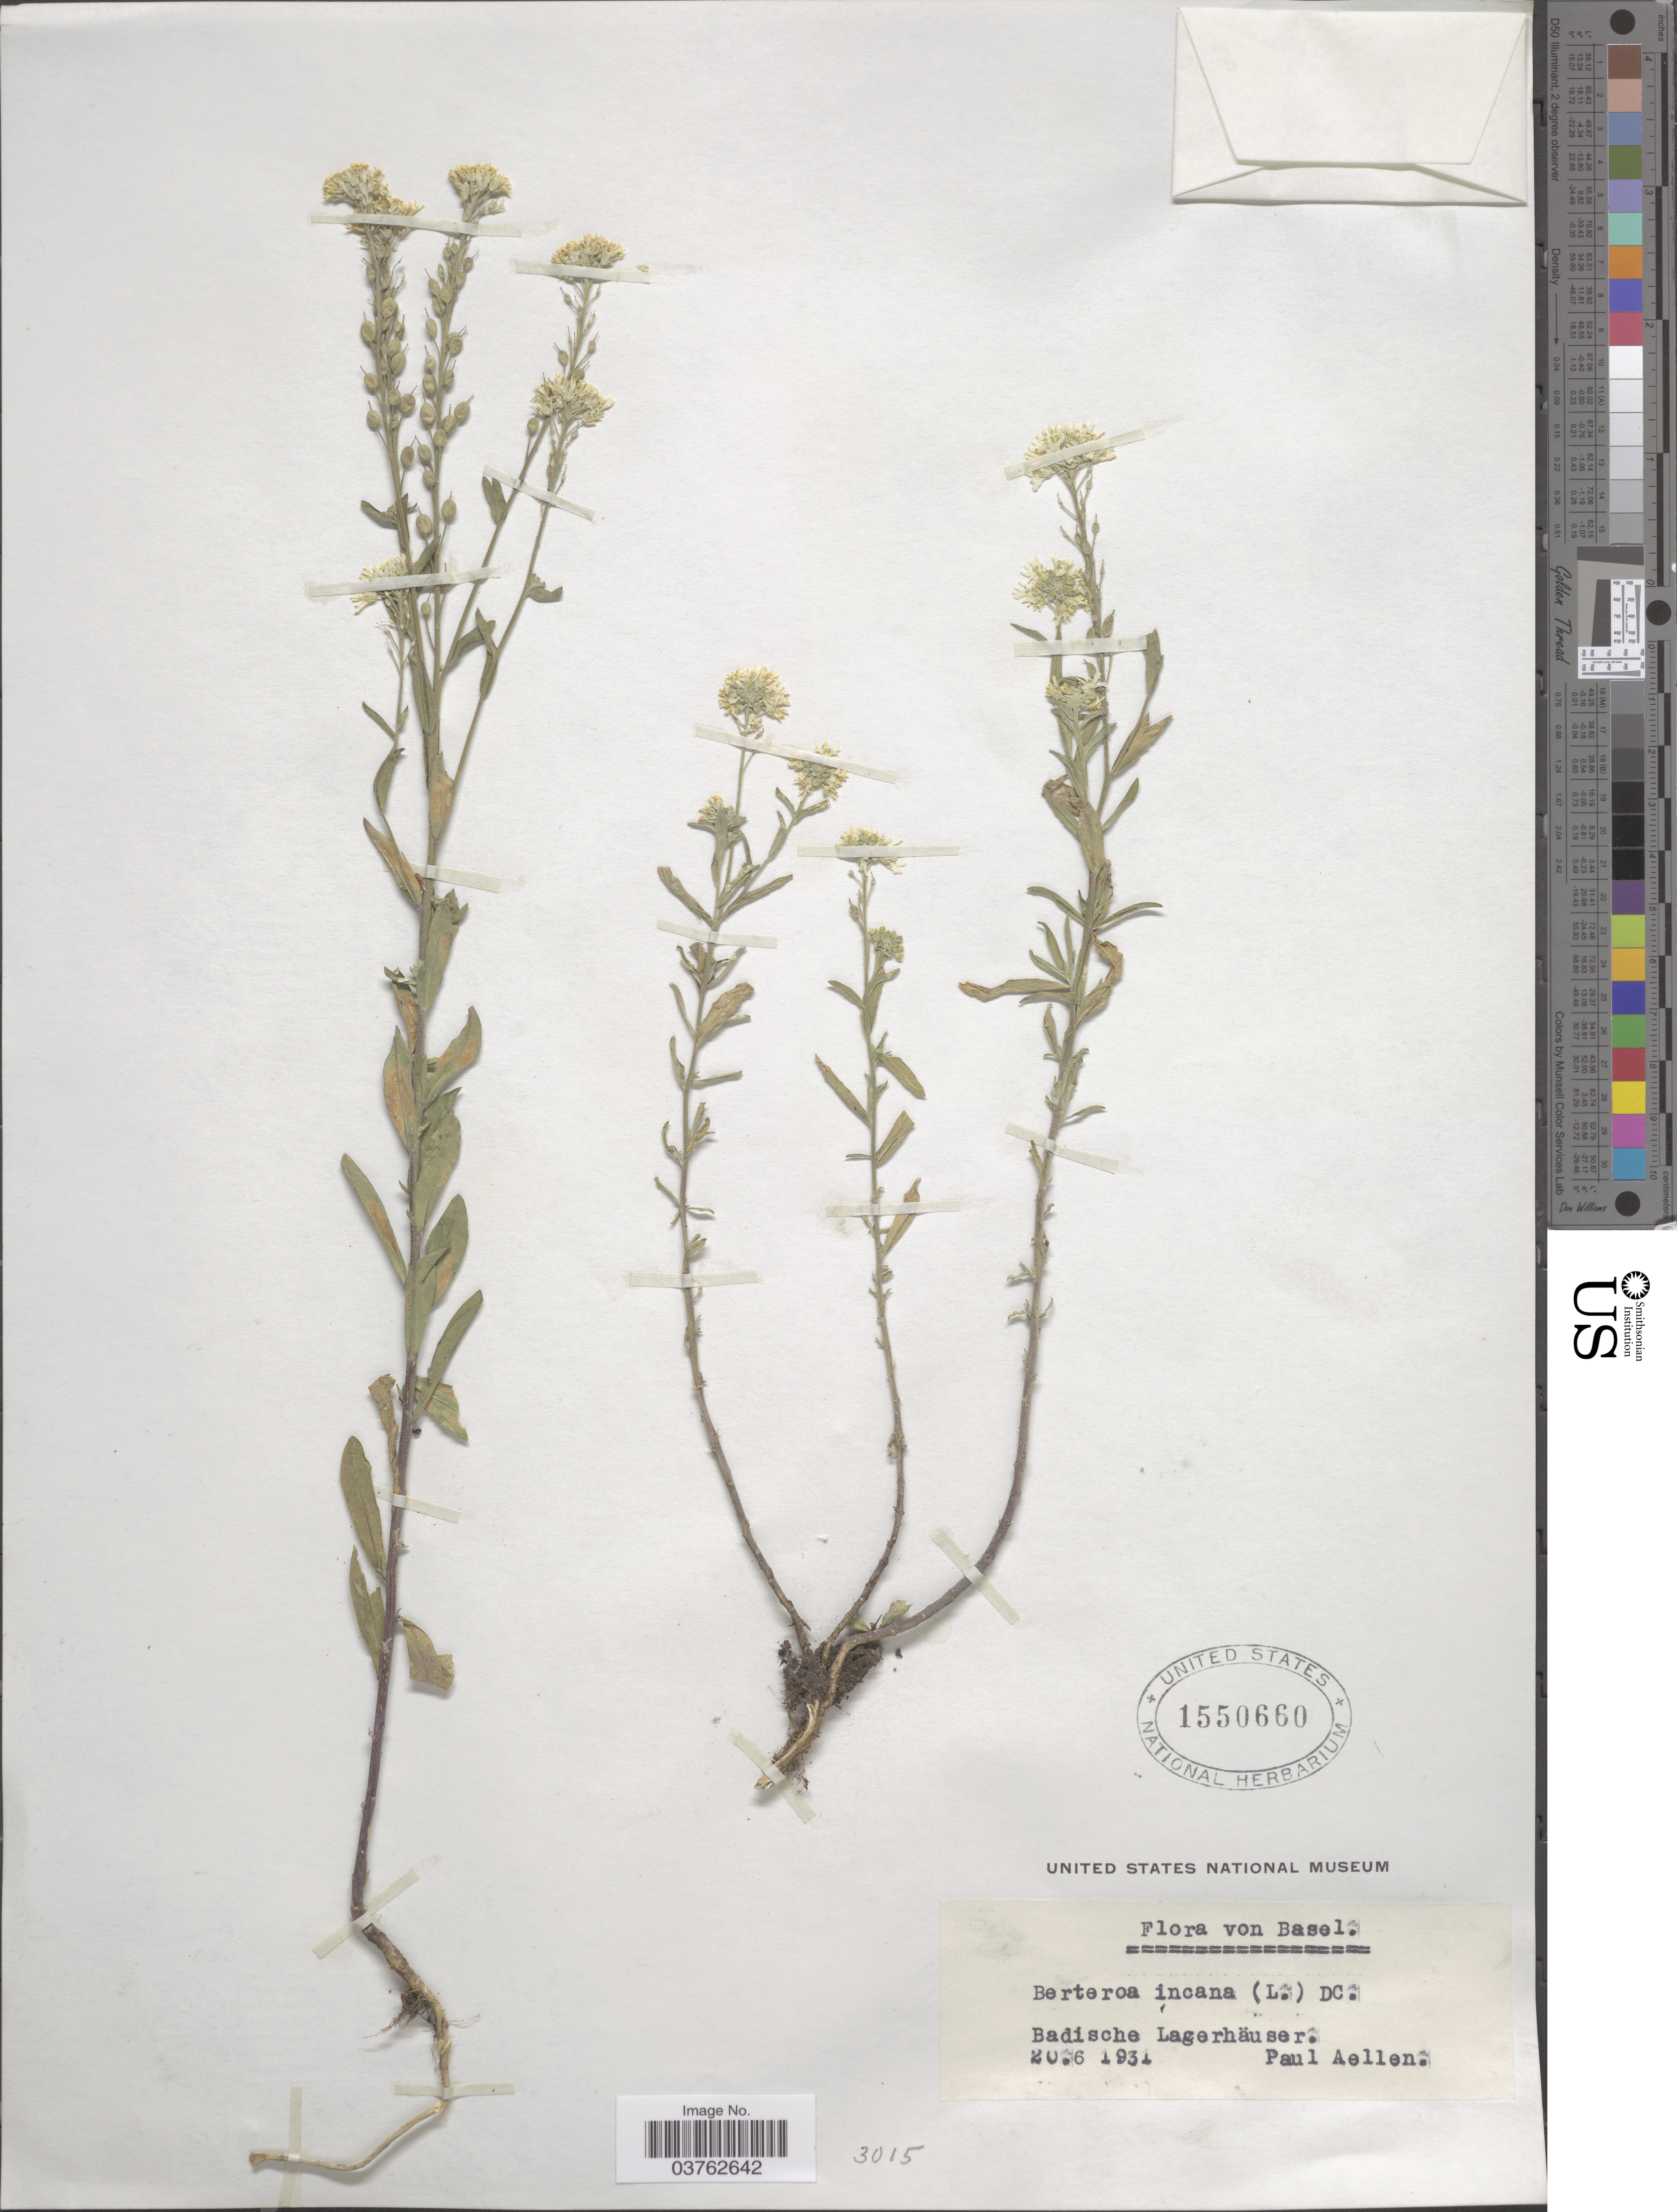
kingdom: Plantae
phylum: Tracheophyta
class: Magnoliopsida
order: Brassicales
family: Brassicaceae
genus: Berteroa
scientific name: Berteroa incana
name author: (L.) DC.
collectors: P. Aellen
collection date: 1931-06-20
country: Switzerland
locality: Badische Lagerhäuser. Basel.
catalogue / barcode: US 1550660